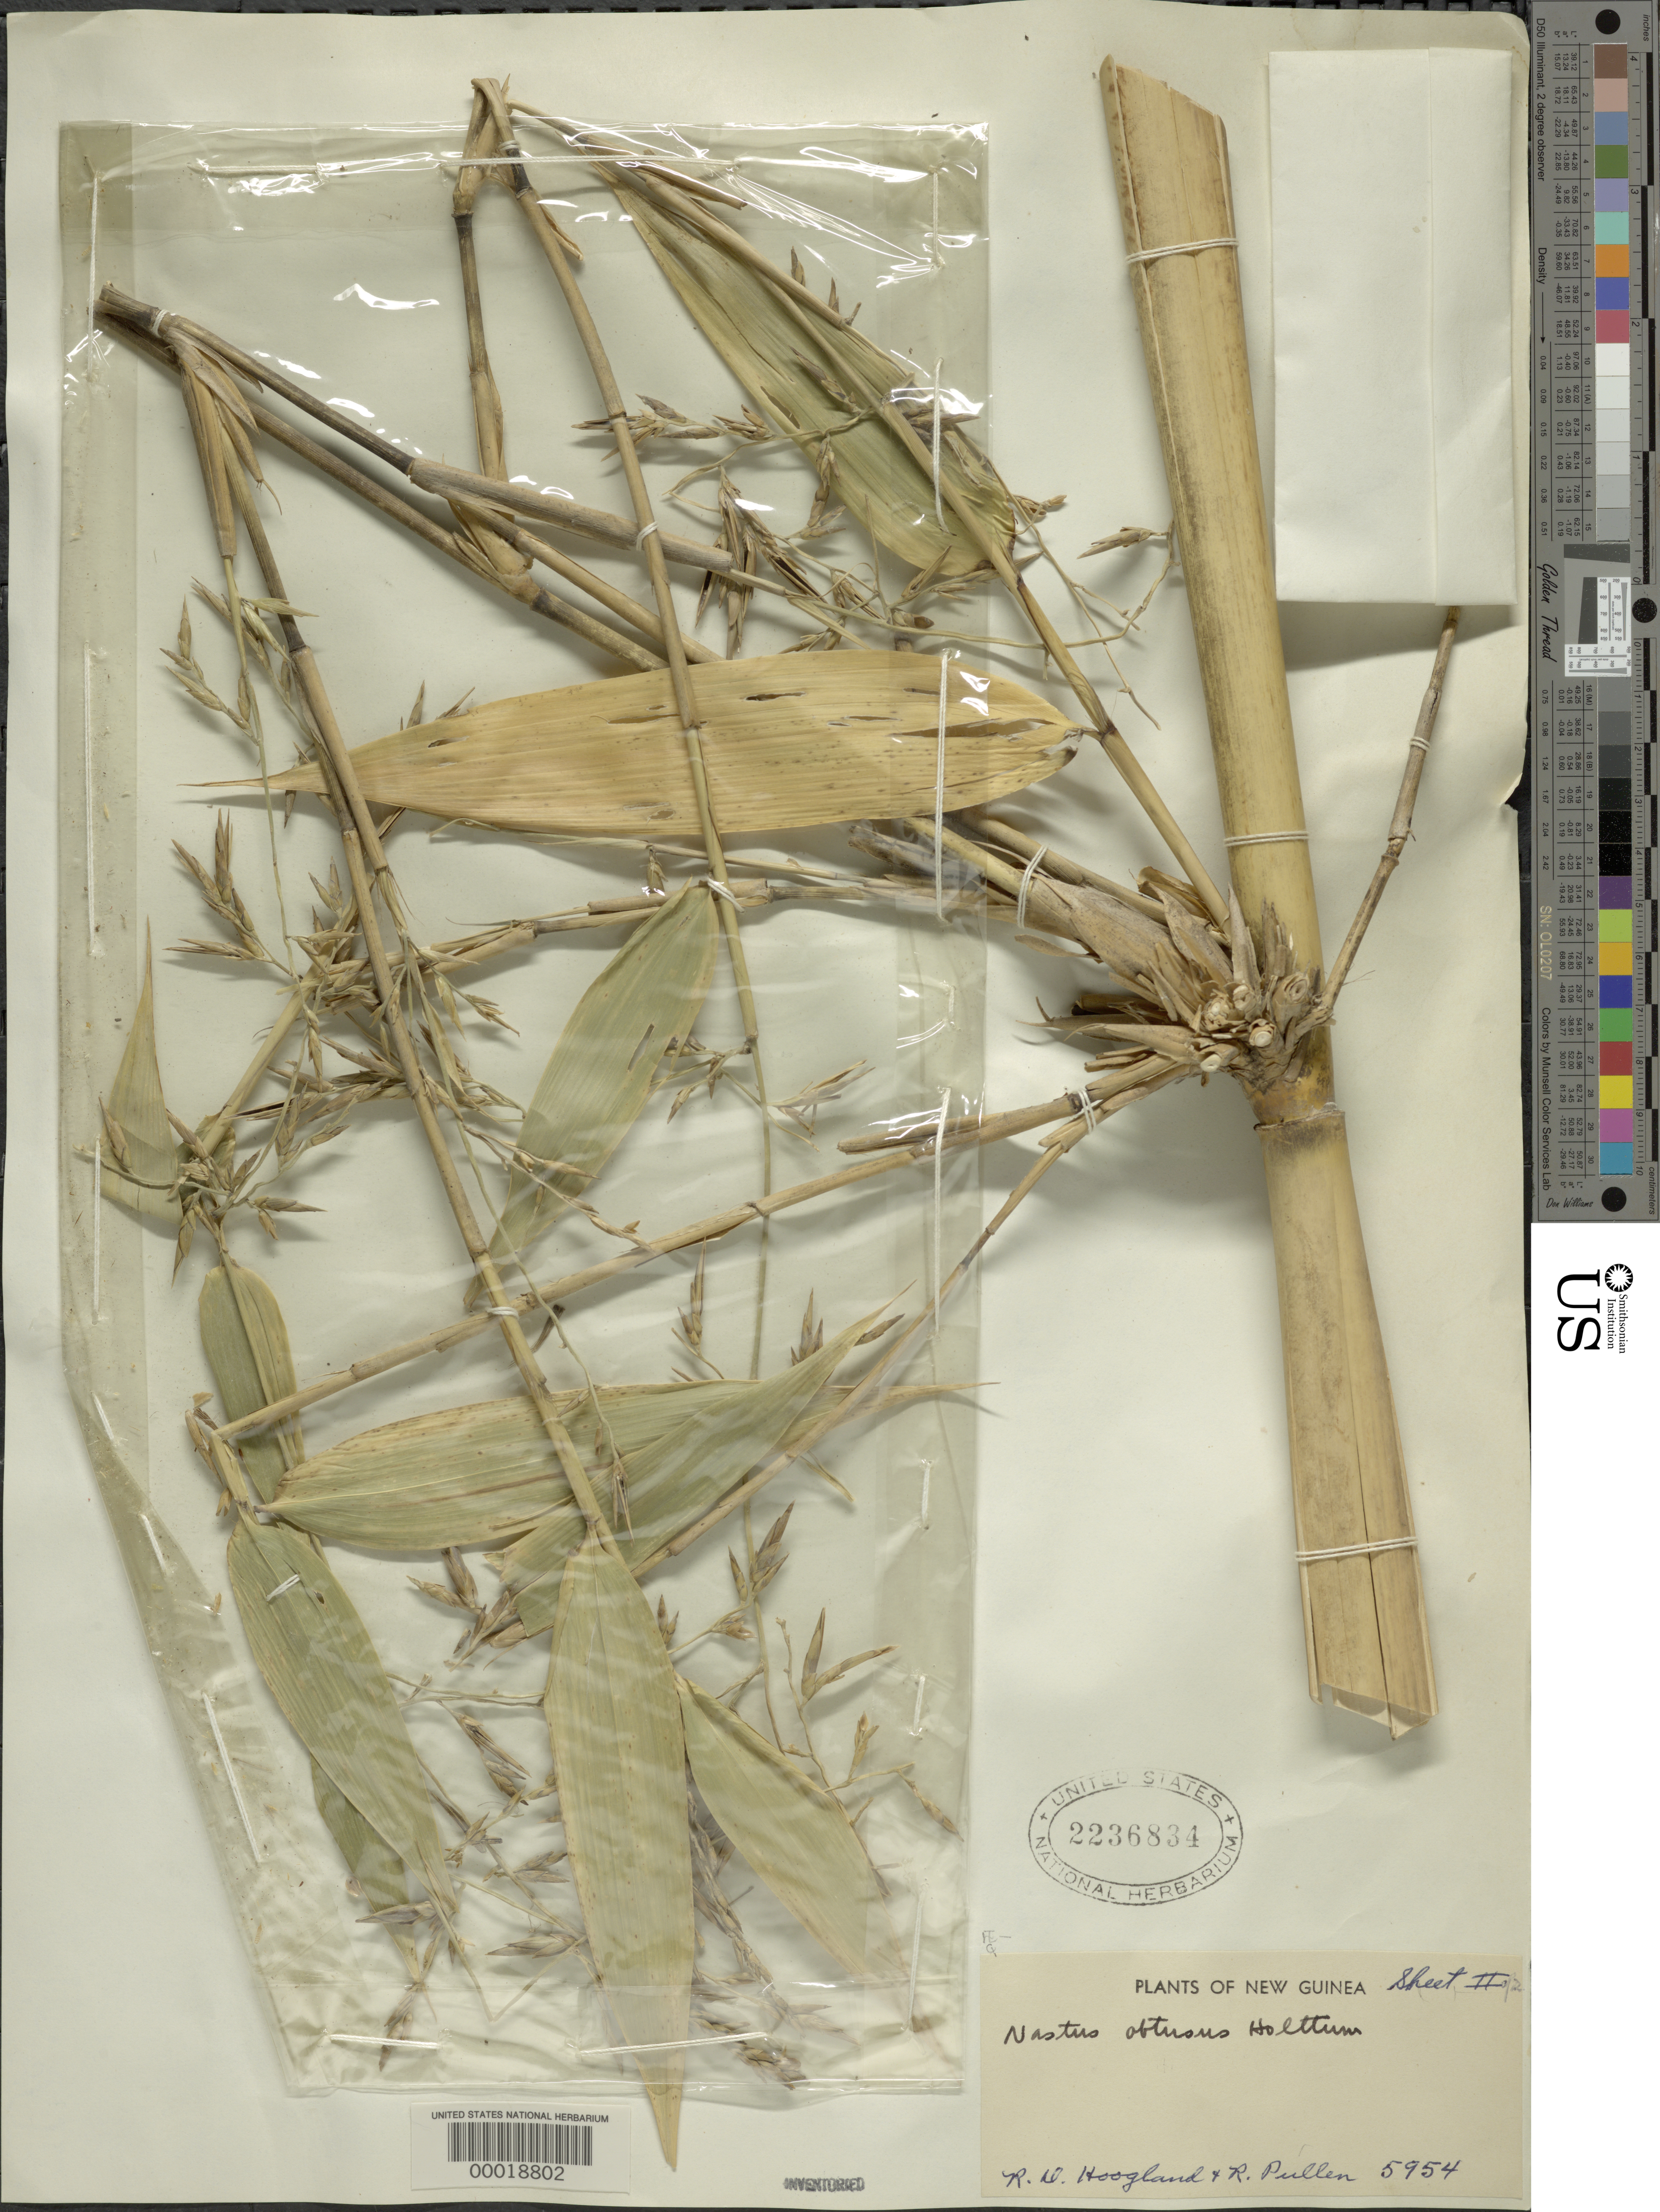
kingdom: Plantae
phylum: Tracheophyta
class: Liliopsida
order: Poales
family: Poaceae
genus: Nastus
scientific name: Nastus obtusus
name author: Holttum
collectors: R. D. Hoogland & R. Pullen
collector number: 5954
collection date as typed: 17 Aug 1956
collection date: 1956-08-17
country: Papua New Guinea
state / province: Western Highlands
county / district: Mount Hagen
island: New Guinea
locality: Wankl, mt. hagen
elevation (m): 2050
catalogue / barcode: US 2236834